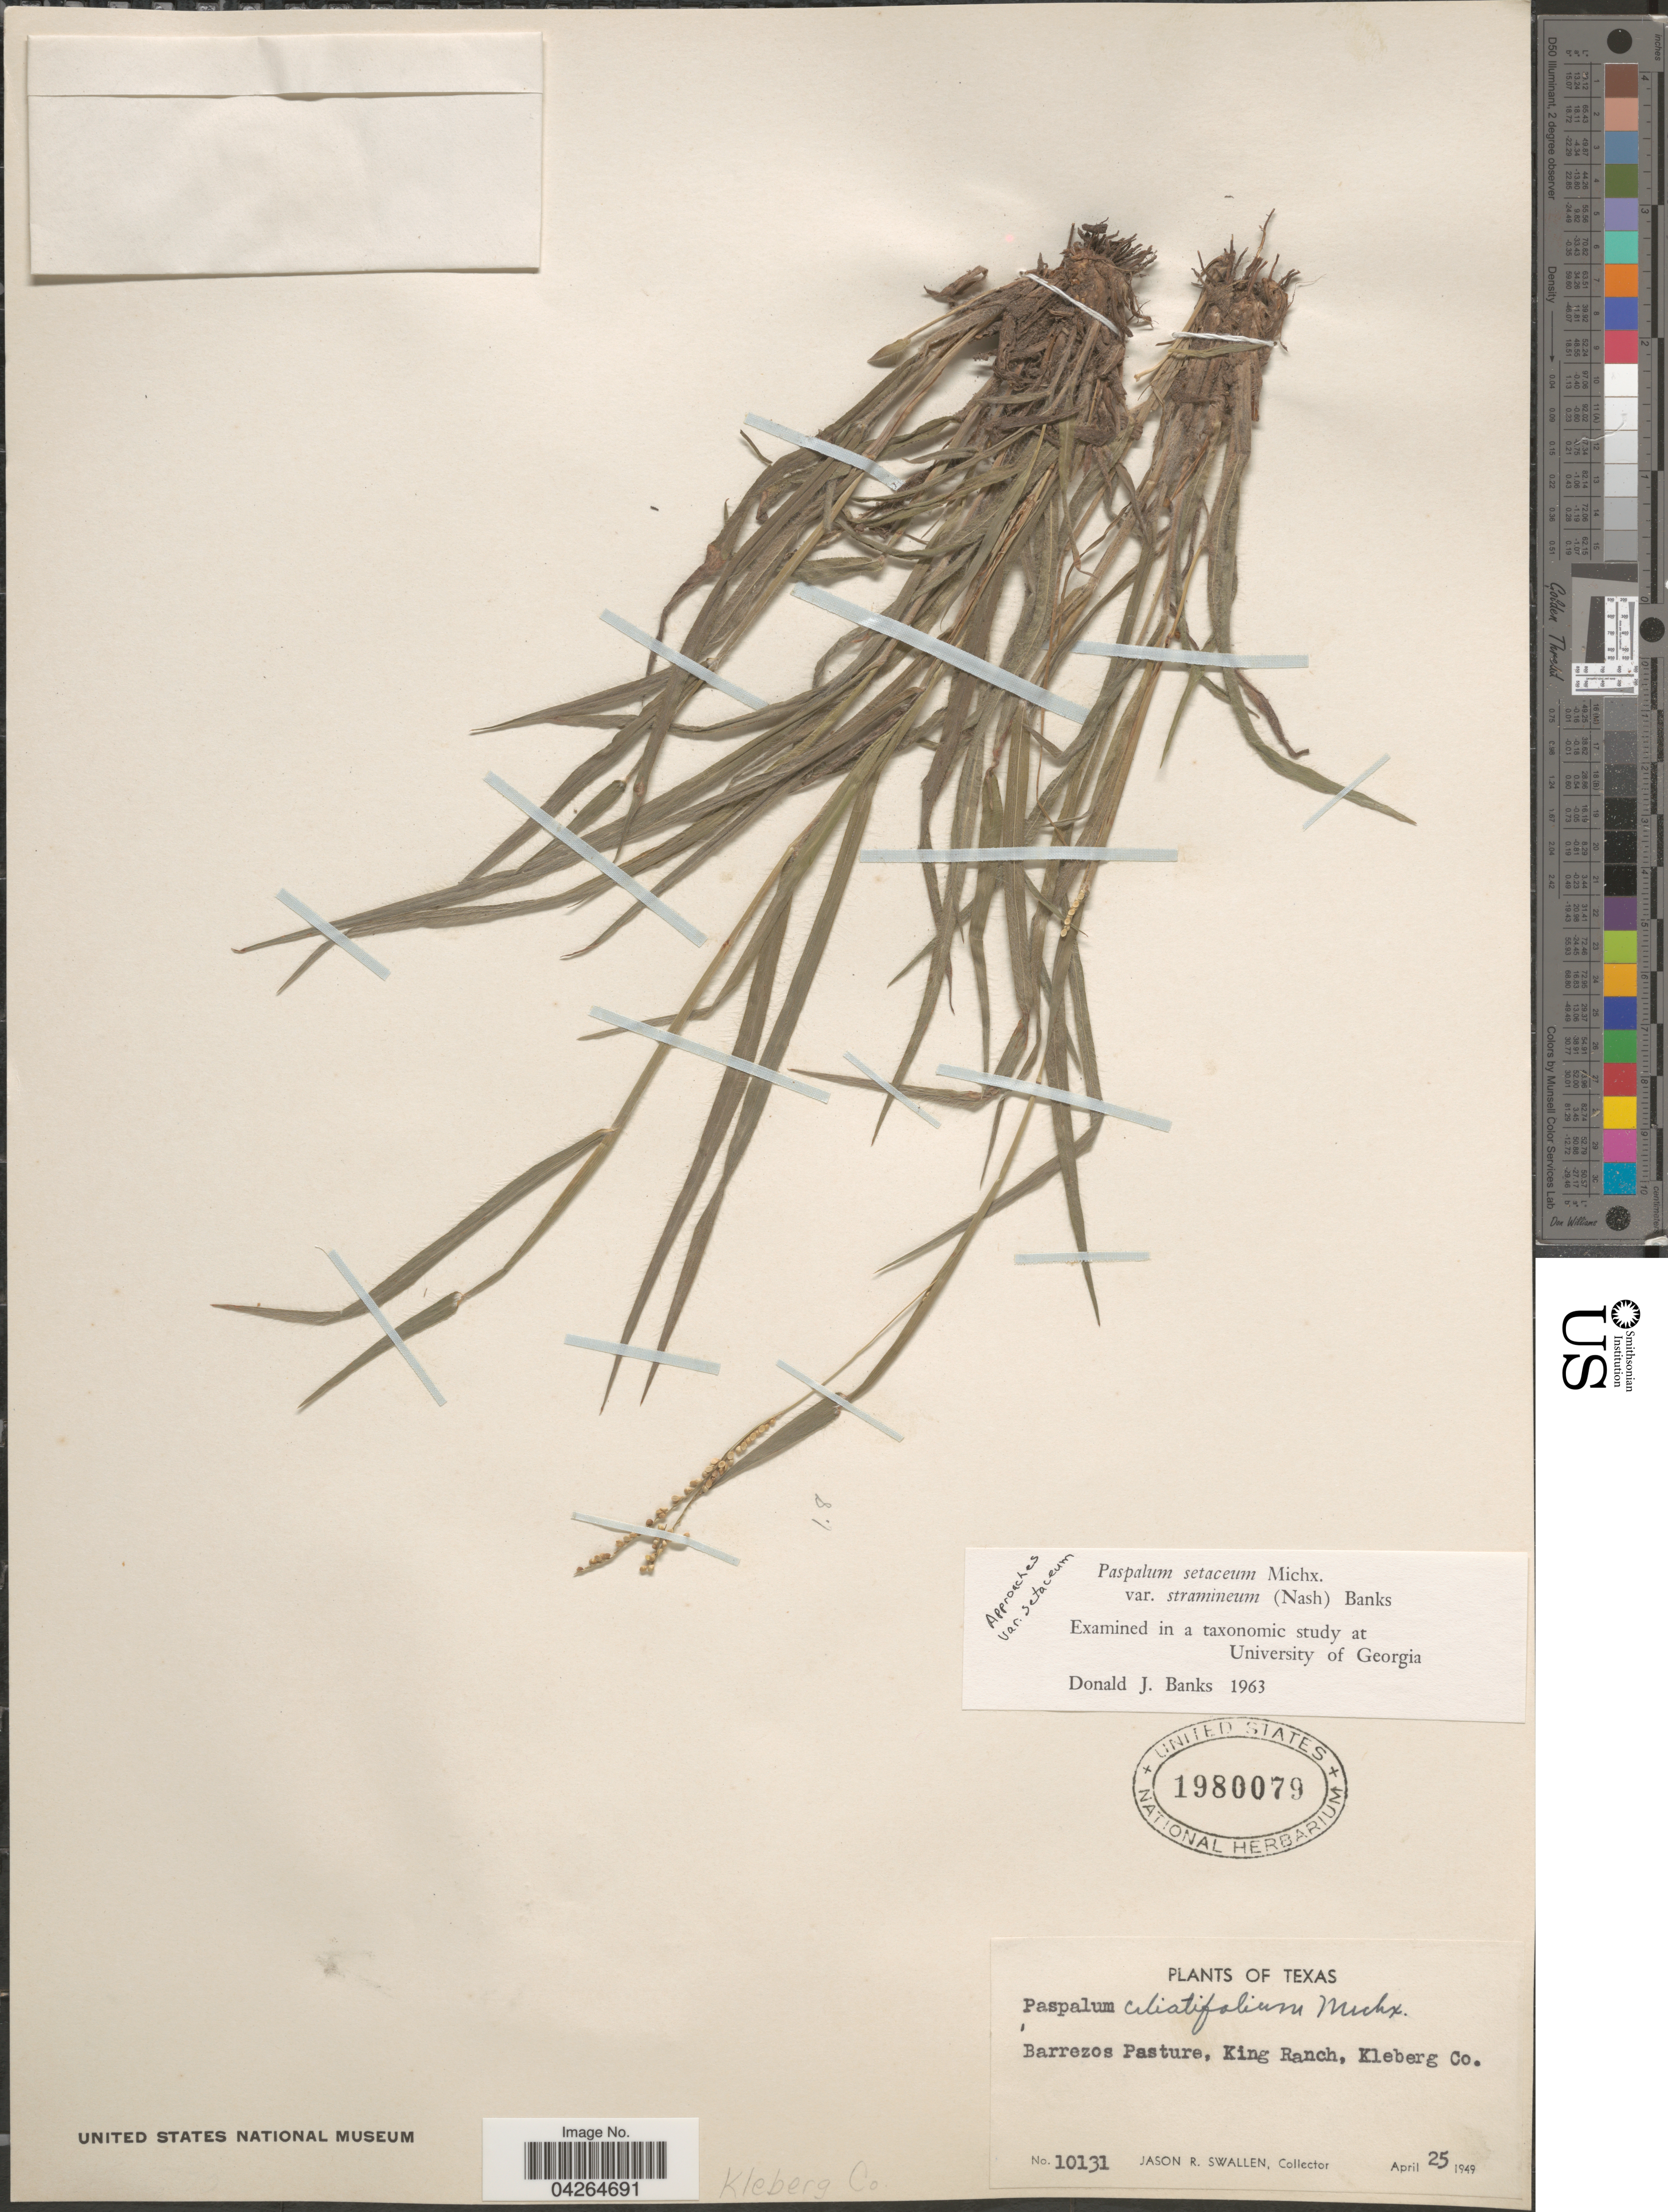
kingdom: Plantae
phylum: Tracheophyta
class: Liliopsida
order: Poales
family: Poaceae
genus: Paspalum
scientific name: Paspalum setaceum var. stramineum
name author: (Nash) D.J. Banks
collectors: J. R. Swallen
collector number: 10131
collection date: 1949-04-25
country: United States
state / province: Texas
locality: Barrezos Pasture, King Ranch, Kleberg Co.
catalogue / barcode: US 1980079